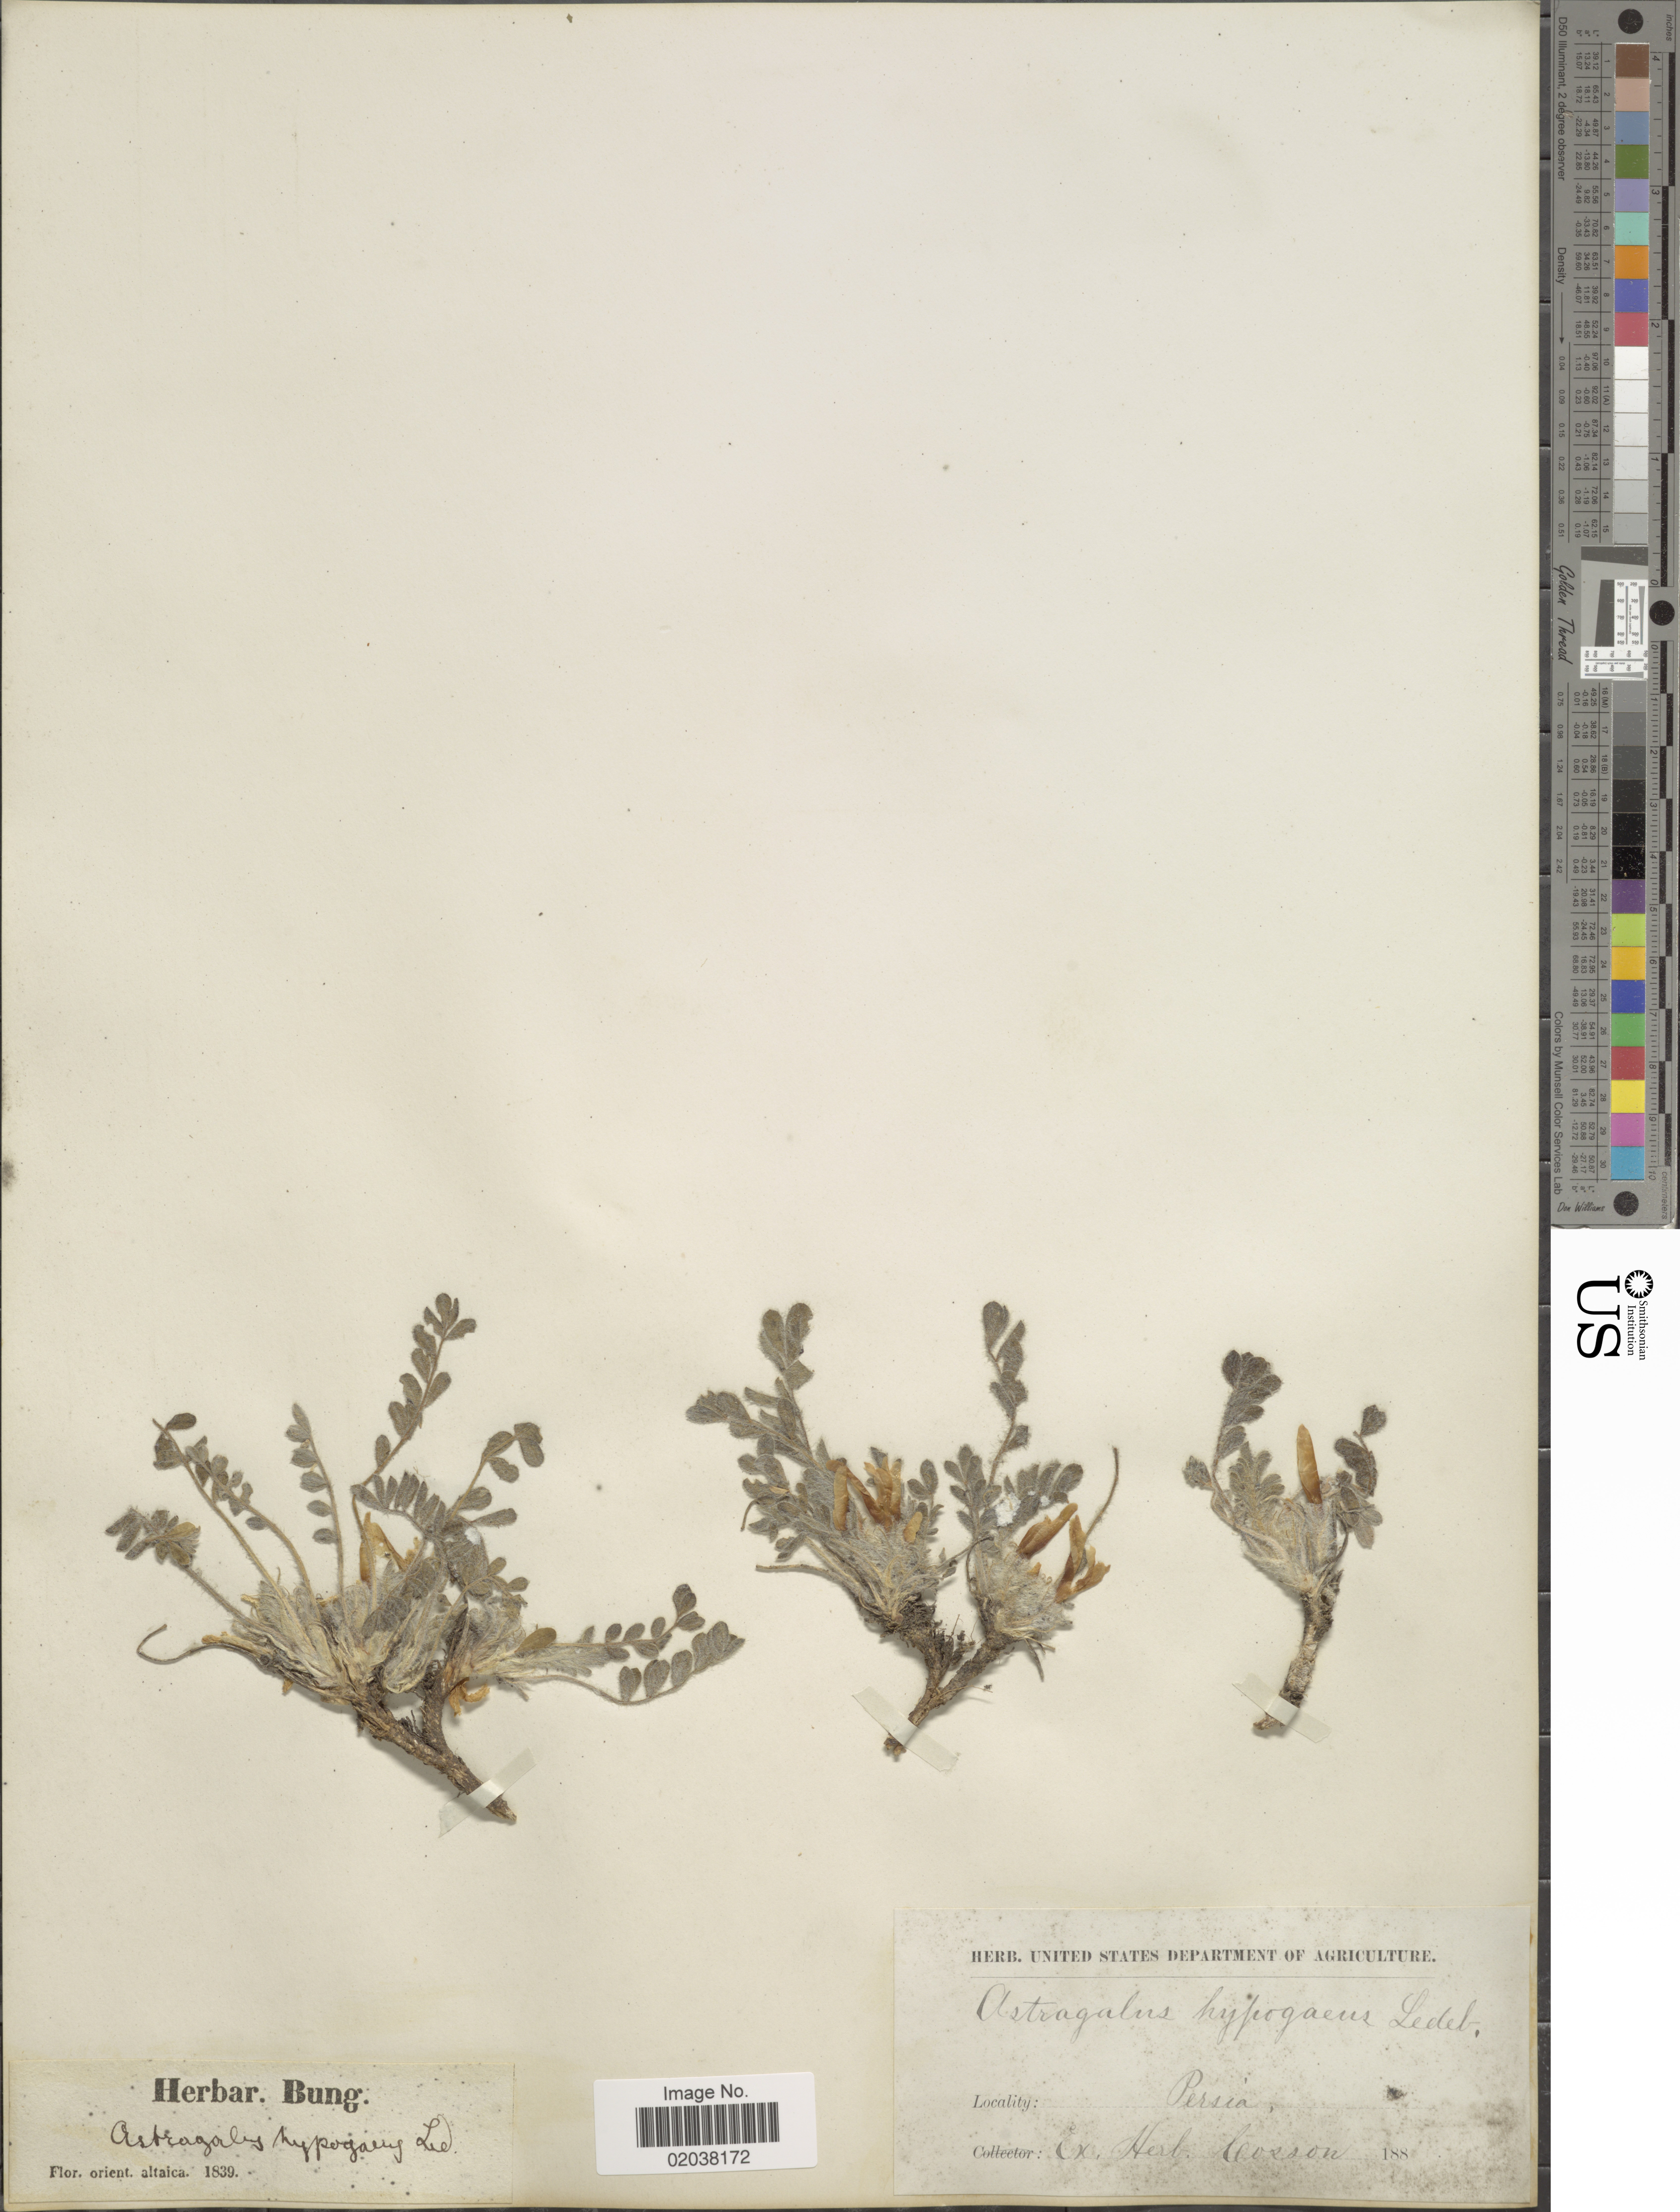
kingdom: Plantae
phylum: Tracheophyta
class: Magnoliopsida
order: Fabales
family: Fabaceae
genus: Astragalus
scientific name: Astragalus hypogaeus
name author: Ledeb.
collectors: ex herb. Bunge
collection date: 1839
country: Iran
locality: Altaica